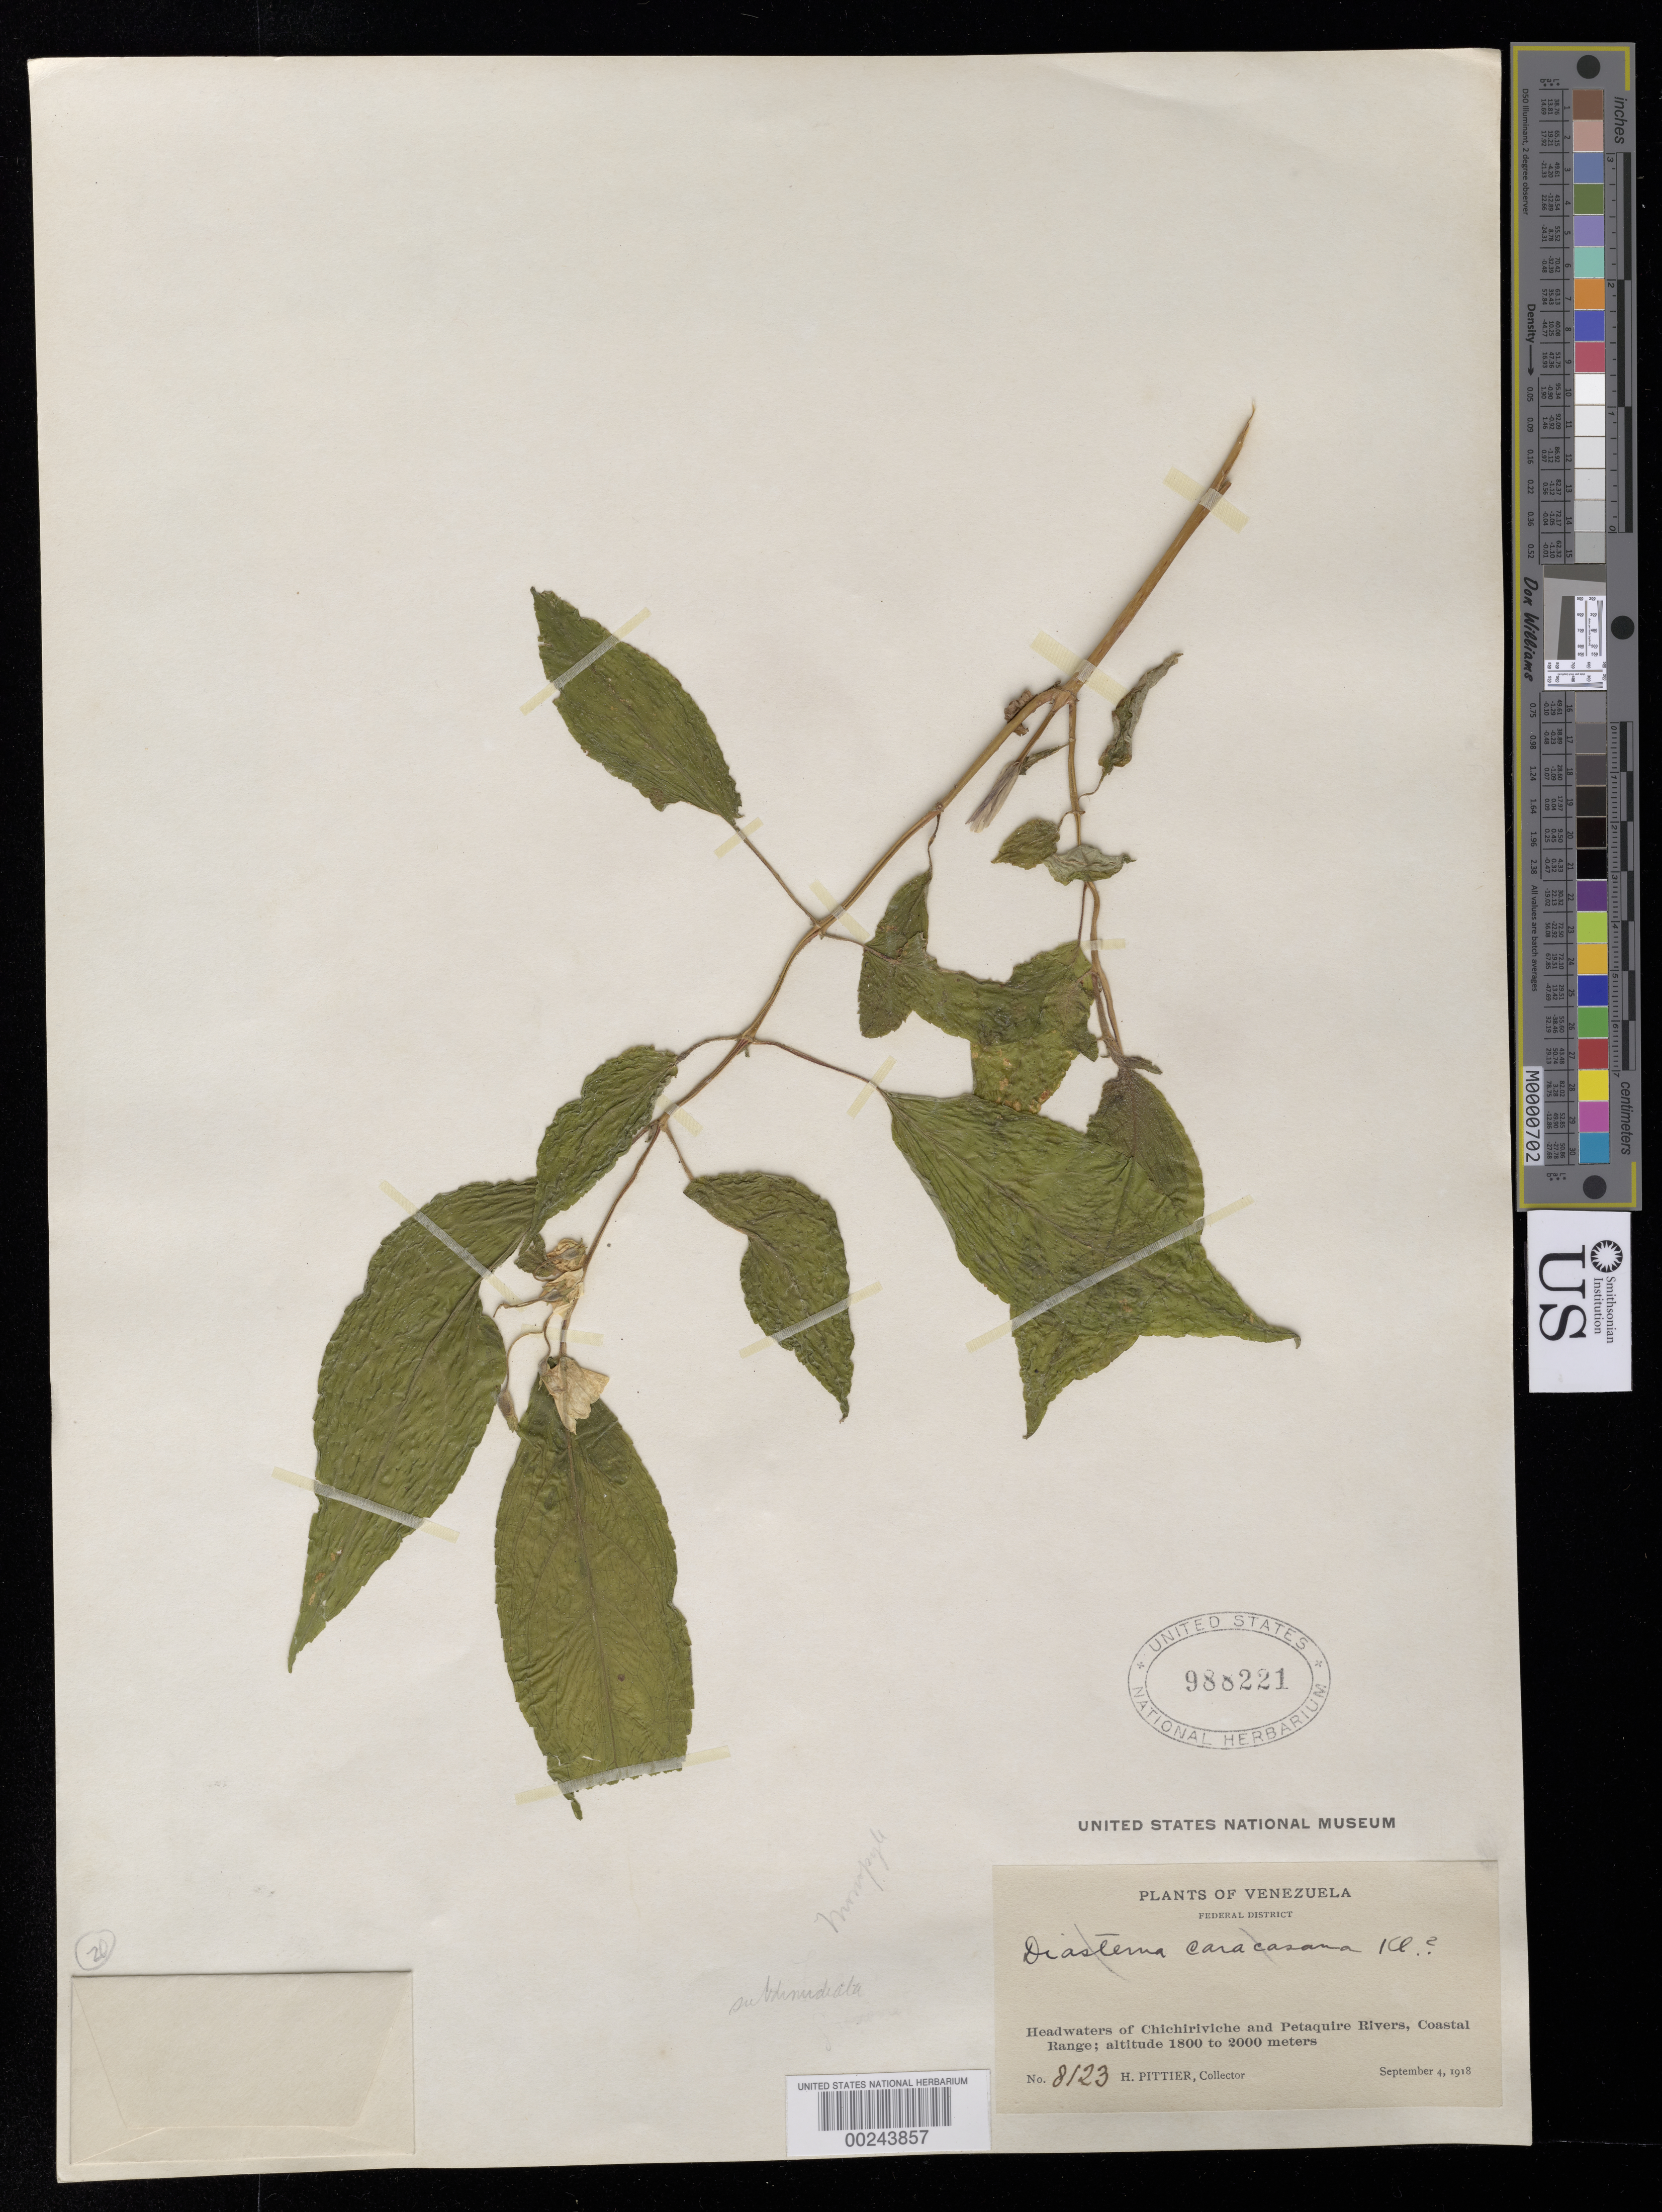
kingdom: Plantae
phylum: Tracheophyta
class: Magnoliopsida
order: Lamiales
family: Gesneriaceae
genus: Monopyle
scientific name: Monopyle subdimidiata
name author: (Klotzsch & Hanst.) Mansf.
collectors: H. F. Pittier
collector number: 8123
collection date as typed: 04 Sep 1918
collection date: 1918-09-04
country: Venezuela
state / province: Distrito Federal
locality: Headwaters of Chichirivche and Petaquire Rivers, coastal range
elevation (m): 1800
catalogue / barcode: US 988221